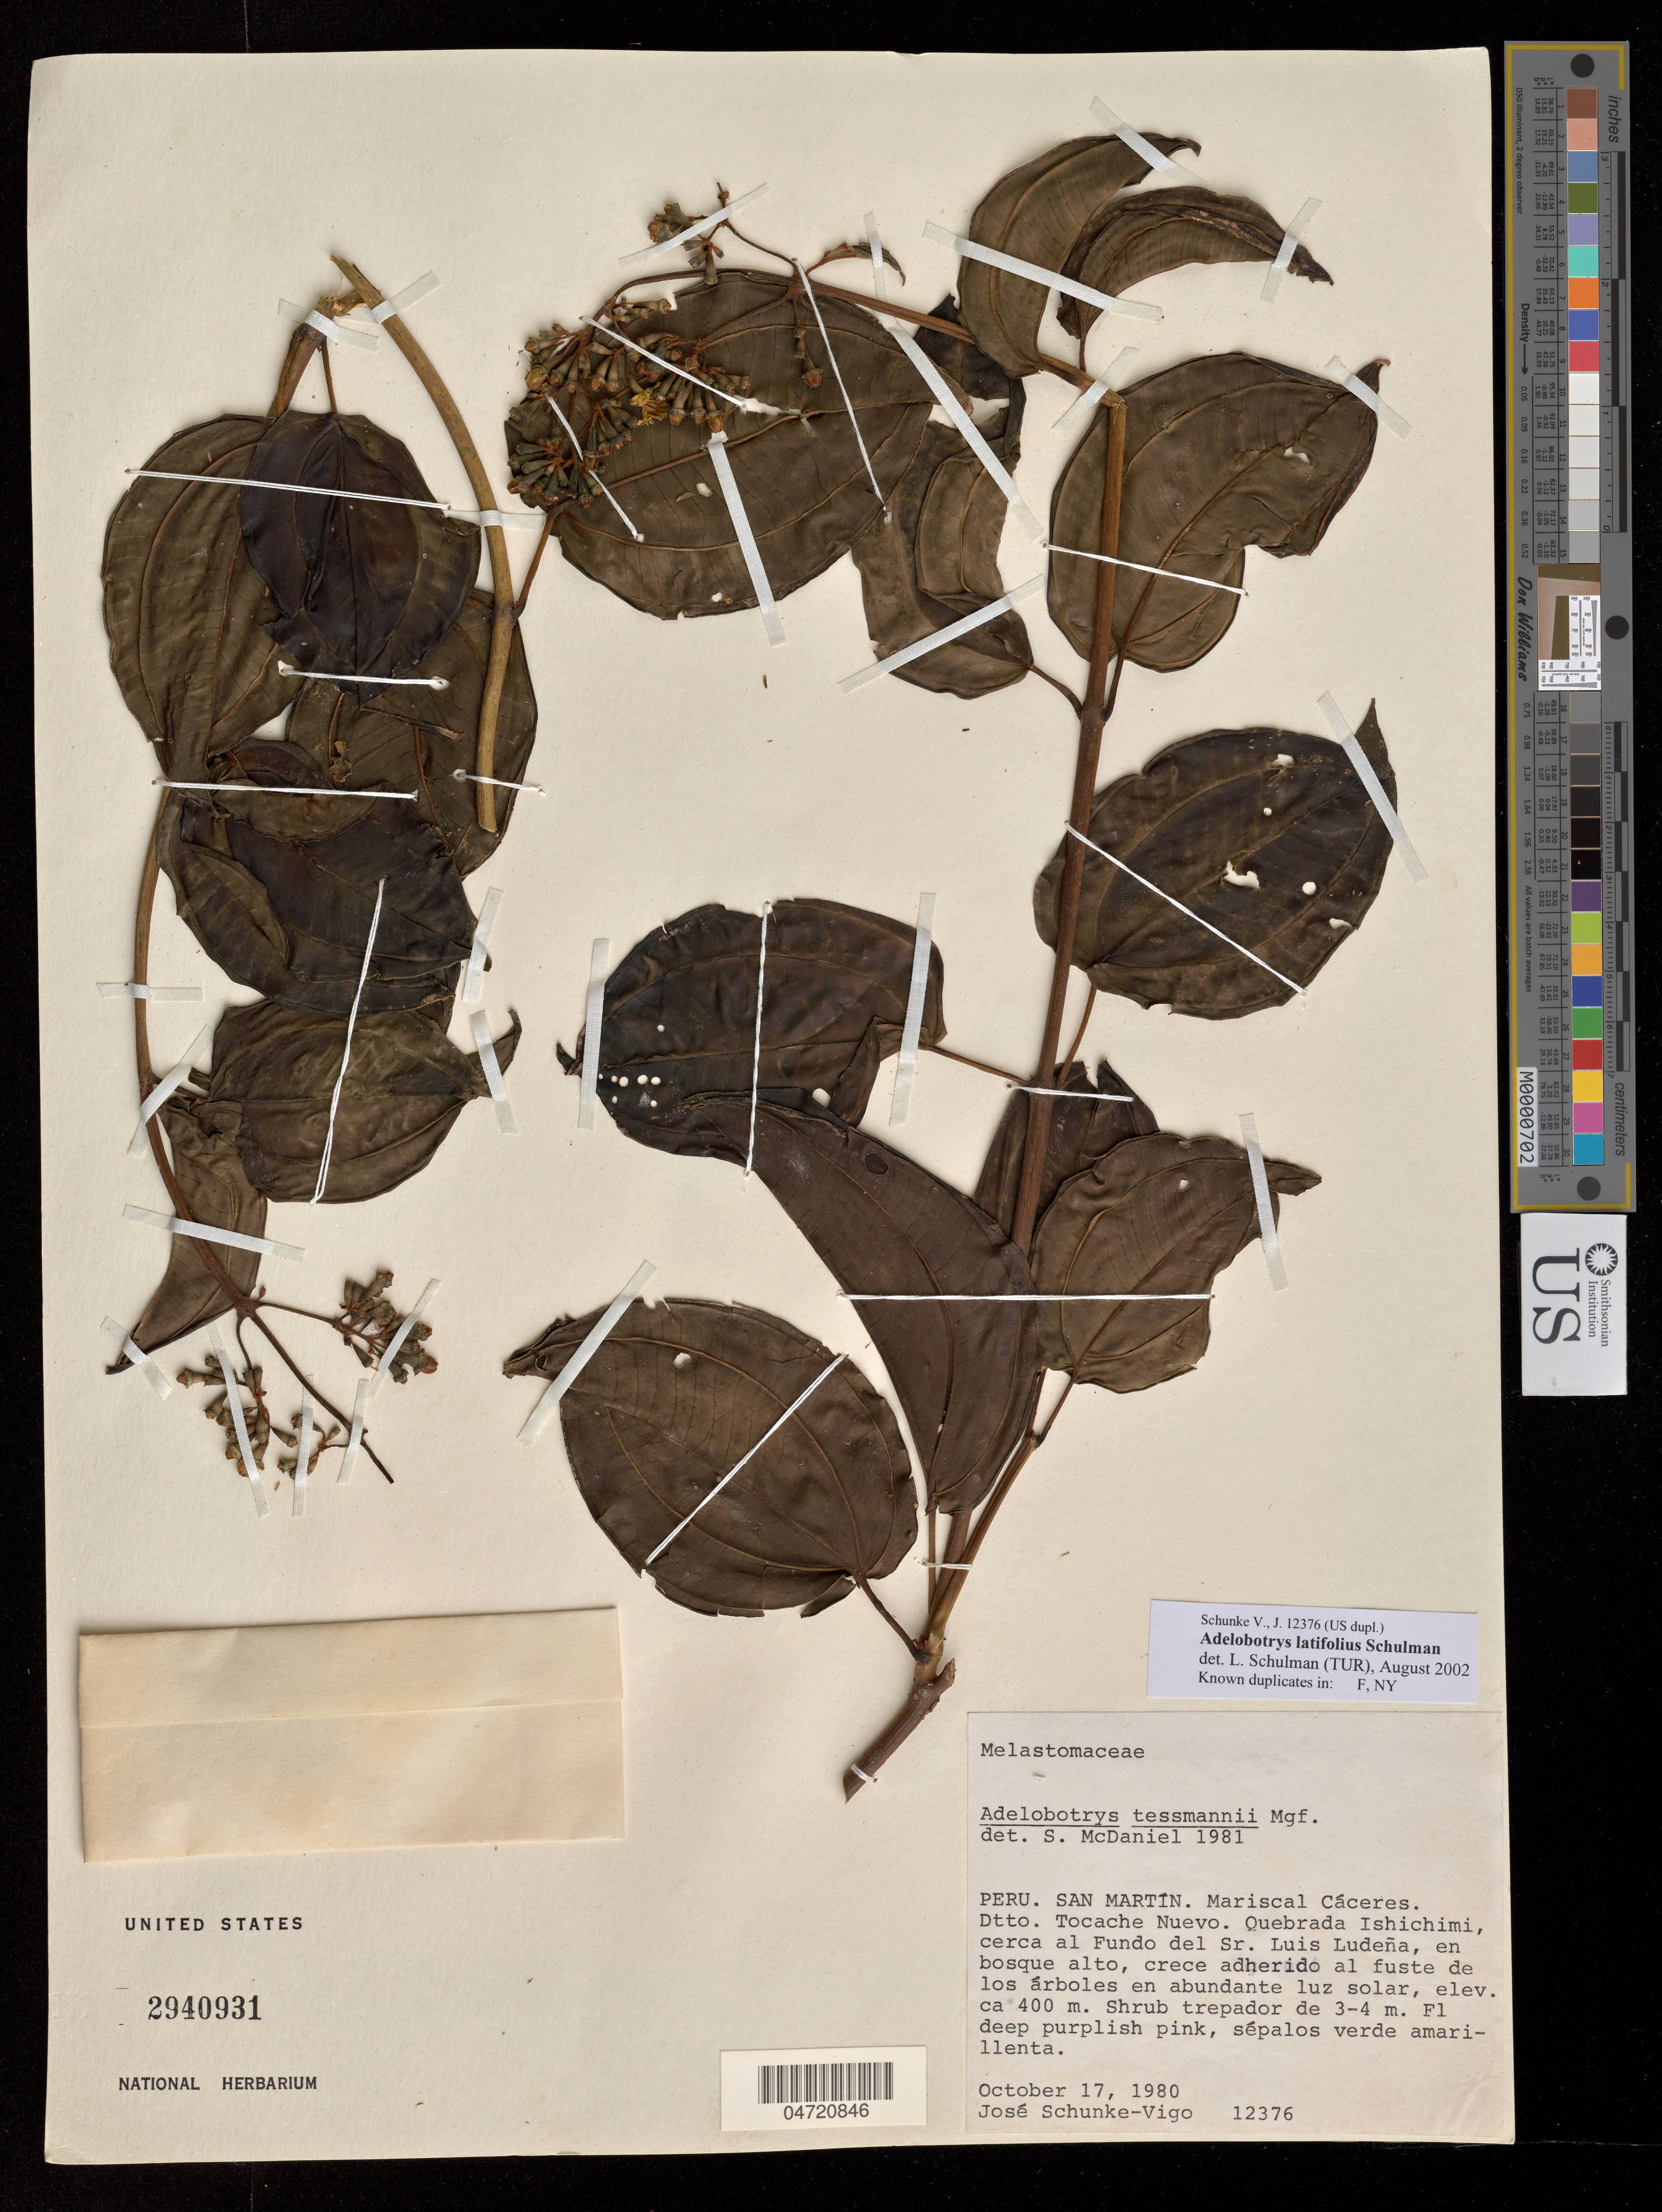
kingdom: Plantae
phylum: Tracheophyta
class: Magnoliopsida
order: Myrtales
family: Melastomataceae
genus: Adelobotrys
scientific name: Adelobotrys latifolius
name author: Schulman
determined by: Schulman, Leif, (TUR), University of Turku (FINLAND)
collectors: J. Schunke Vigo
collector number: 12376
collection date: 1980-10-17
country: Peru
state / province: San Martín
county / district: Mariscal Cáceres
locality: Dtto. Tocache Nuevo. Quebrada Ishichimi, cerca al Fundo del Sr. Luis Ludena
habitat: In bosque alto, crece adherido a fuste de los arboles in abundante luz solar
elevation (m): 400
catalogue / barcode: US 2940931